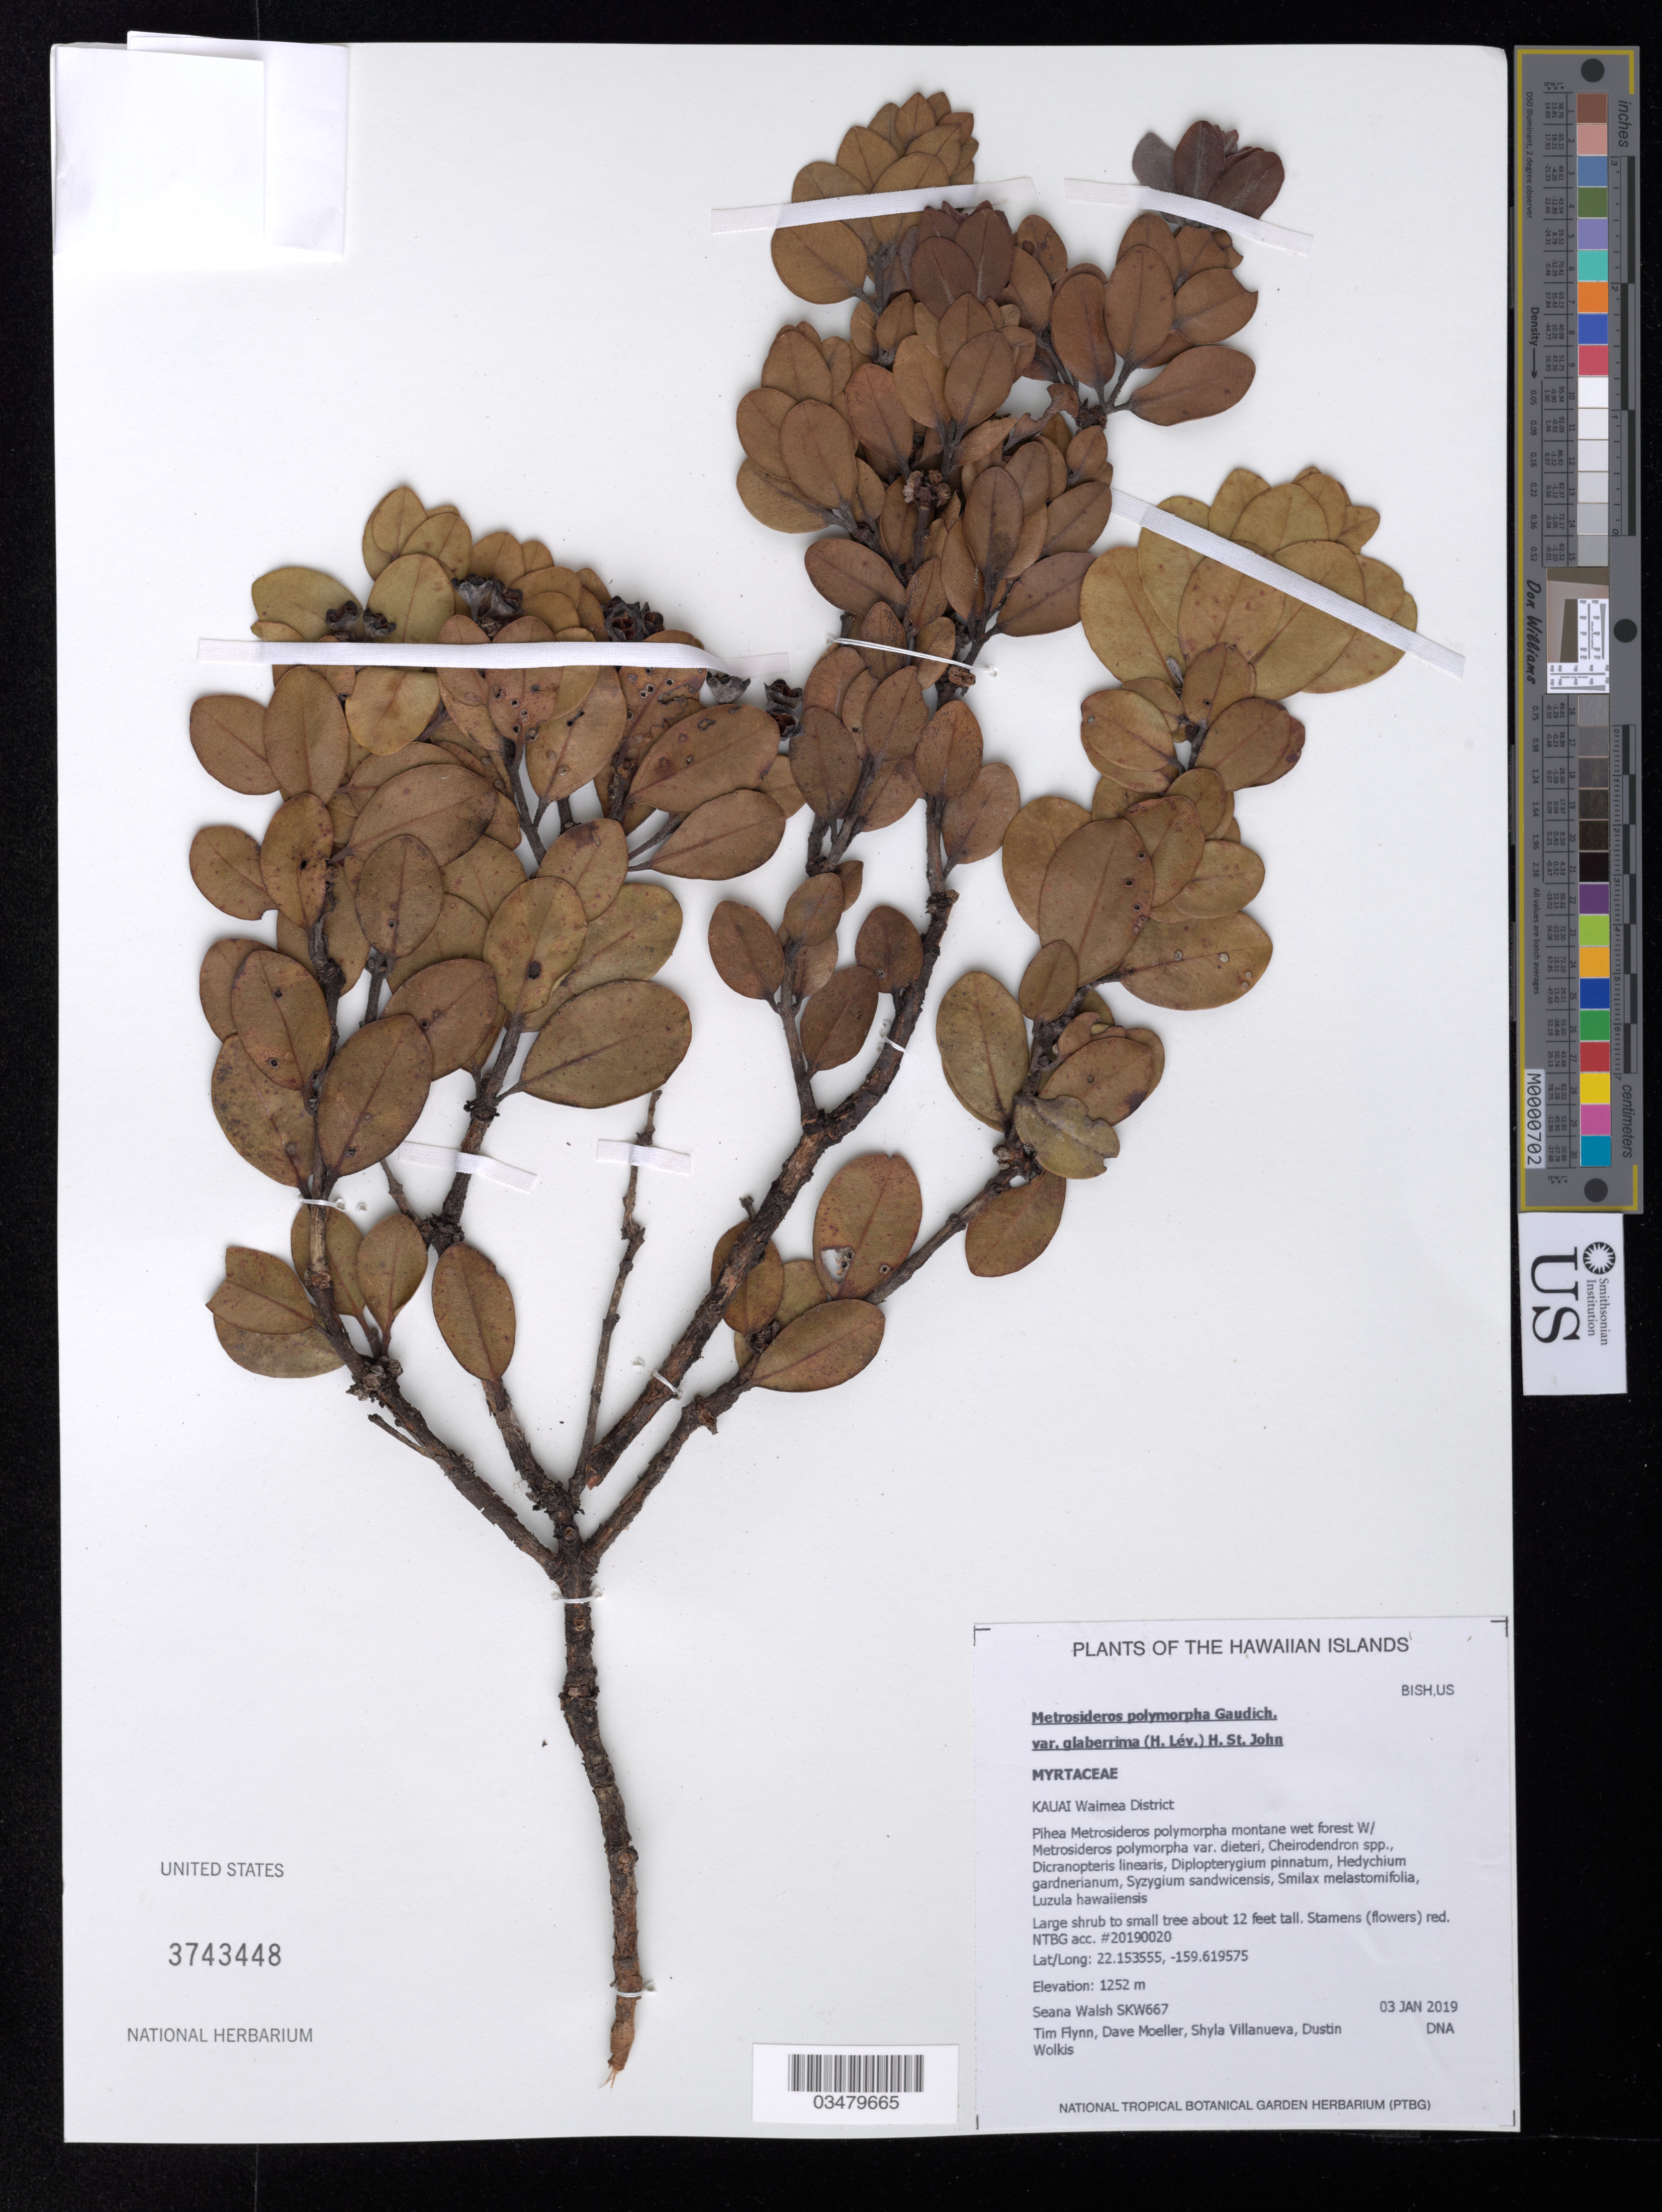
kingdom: Plantae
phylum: Tracheophyta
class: Magnoliopsida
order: Myrtales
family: Myrtaceae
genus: Metrosideros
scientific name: Metrosideros polymorpha var. glaberrima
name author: (H. Lév.) H. St. John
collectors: S. Walsh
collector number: SKW667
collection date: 2019-01-03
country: United States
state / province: Hawaii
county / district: Kauai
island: Kaua'i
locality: Waimea District, Pihea.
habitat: Montane wet forest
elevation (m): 1252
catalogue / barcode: US 3743448